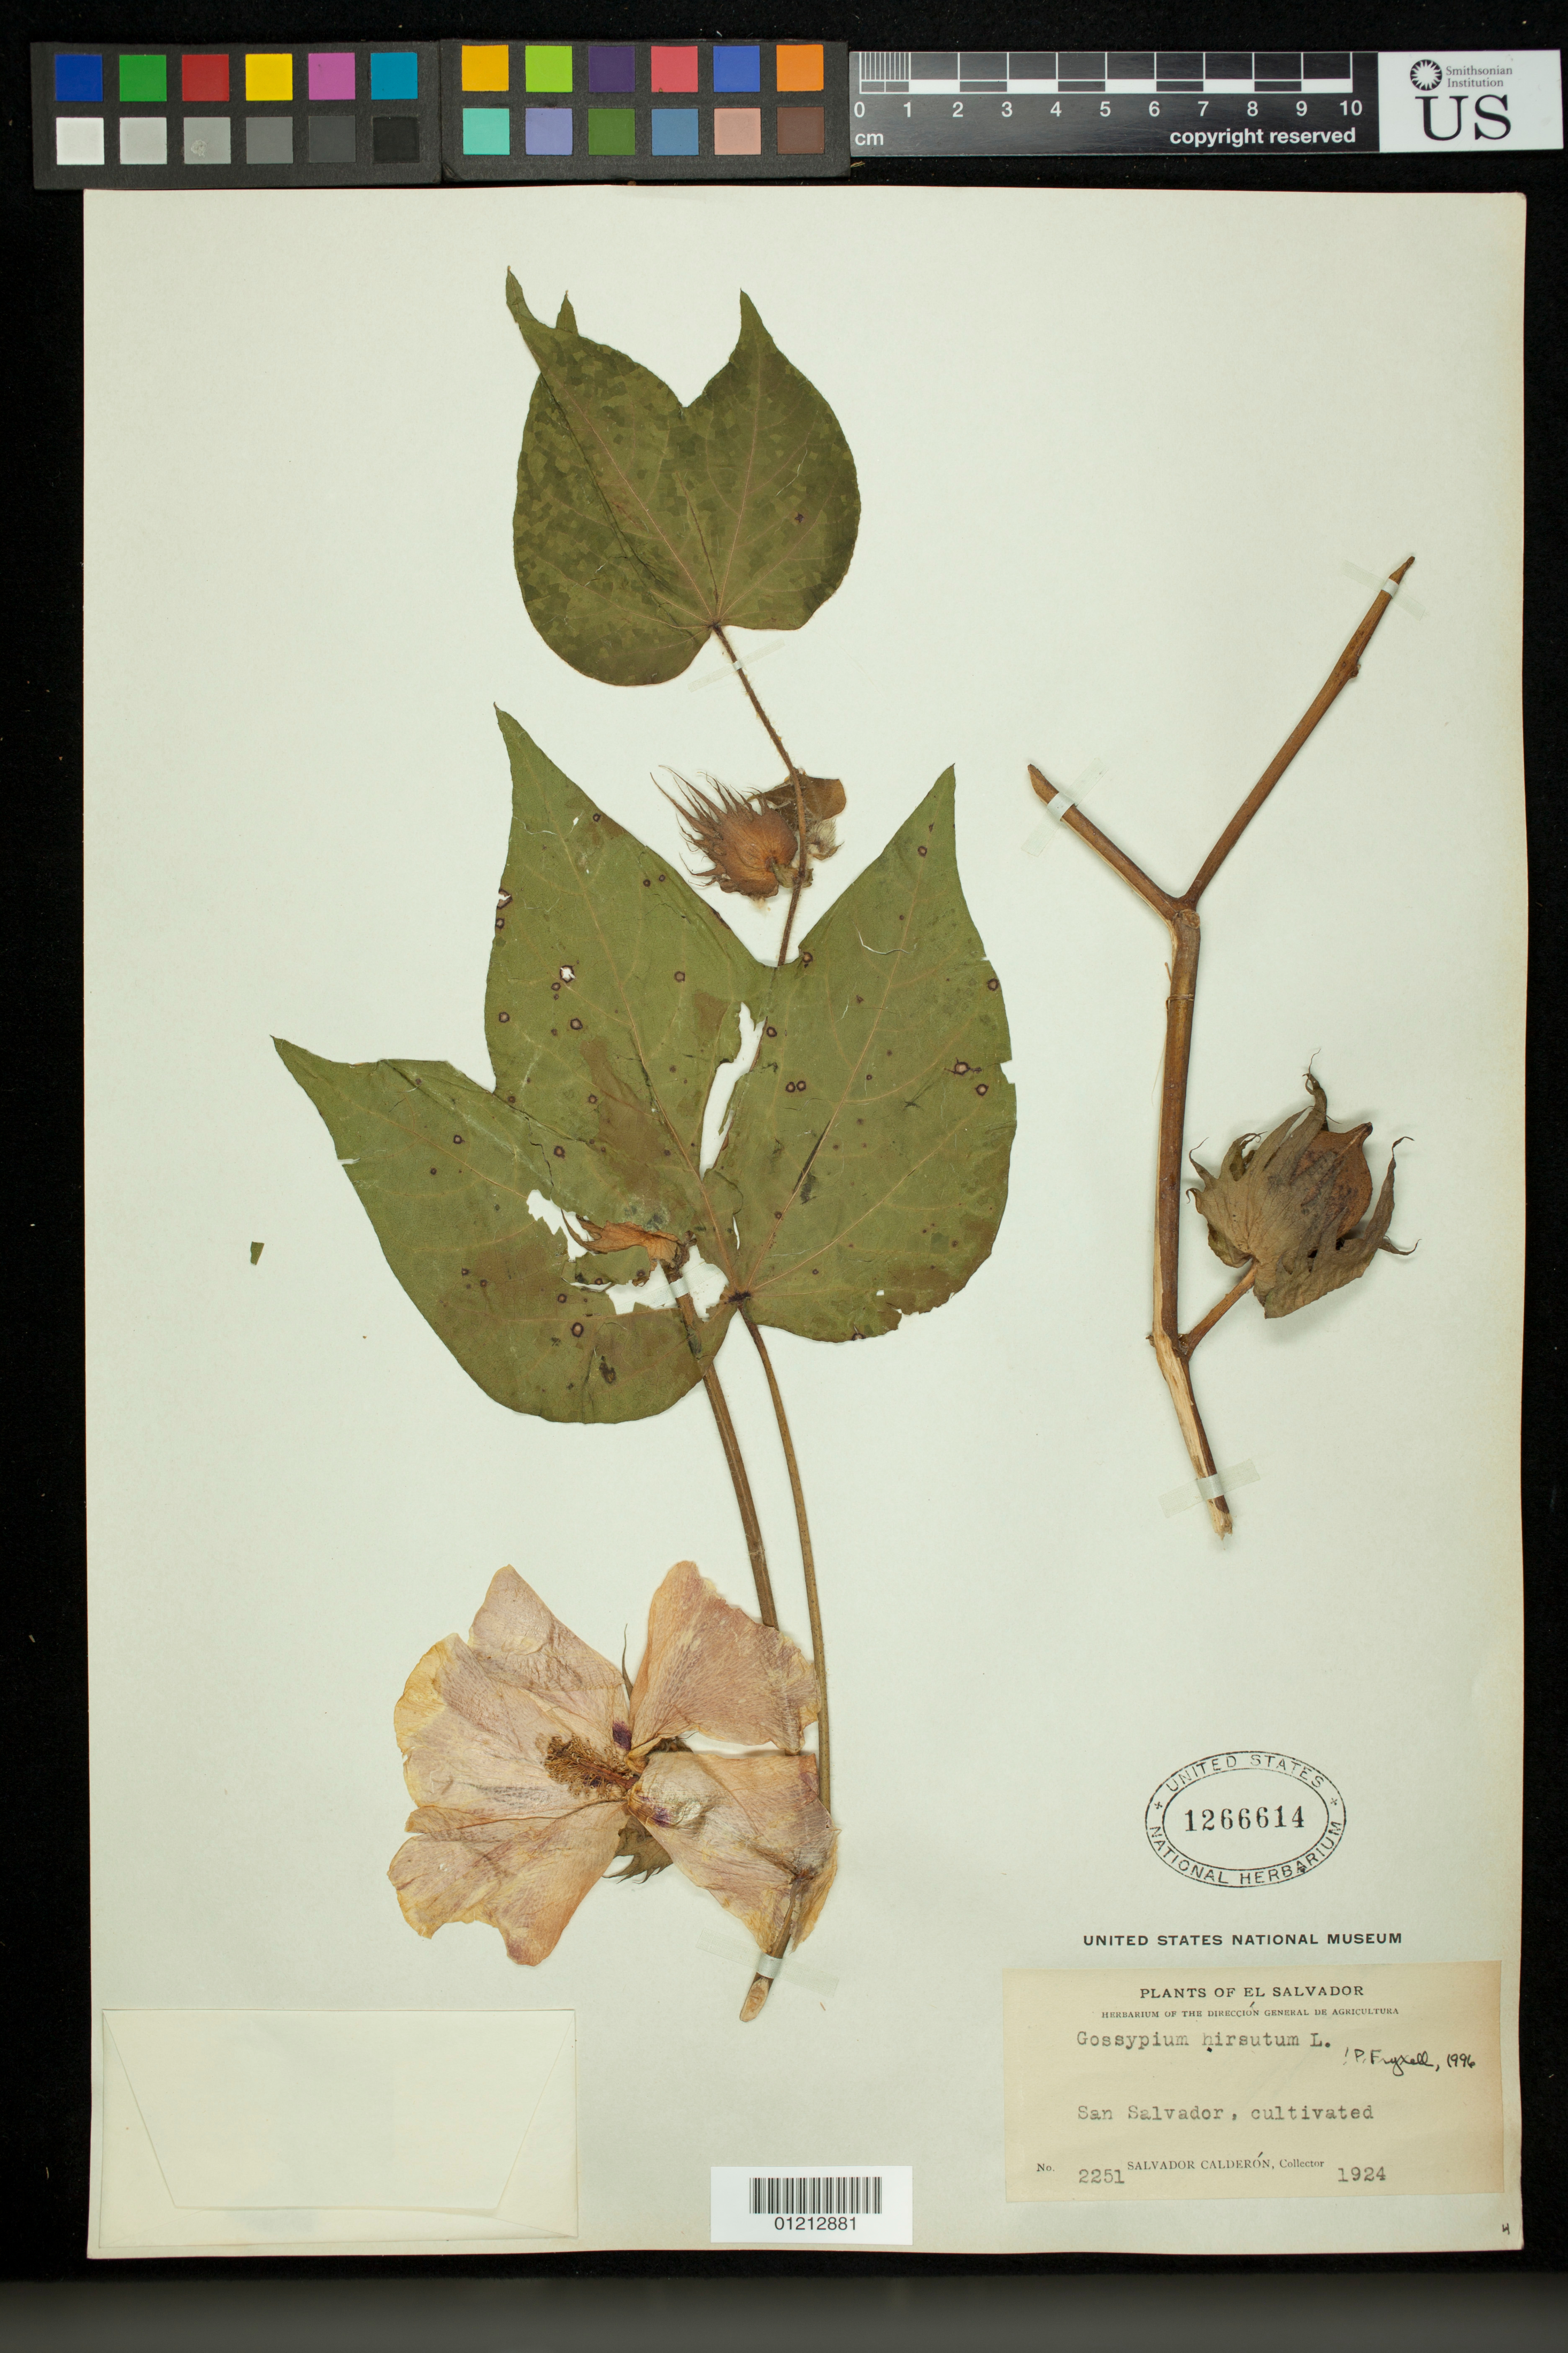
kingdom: Plantae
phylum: Tracheophyta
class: Magnoliopsida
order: Malvales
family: Malvaceae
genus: Gossypium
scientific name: Gossypium hirsutum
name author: L.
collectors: S. Calderón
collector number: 2251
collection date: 1924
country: El Salvador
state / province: San Salvador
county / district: San Salvador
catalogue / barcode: US 1266614